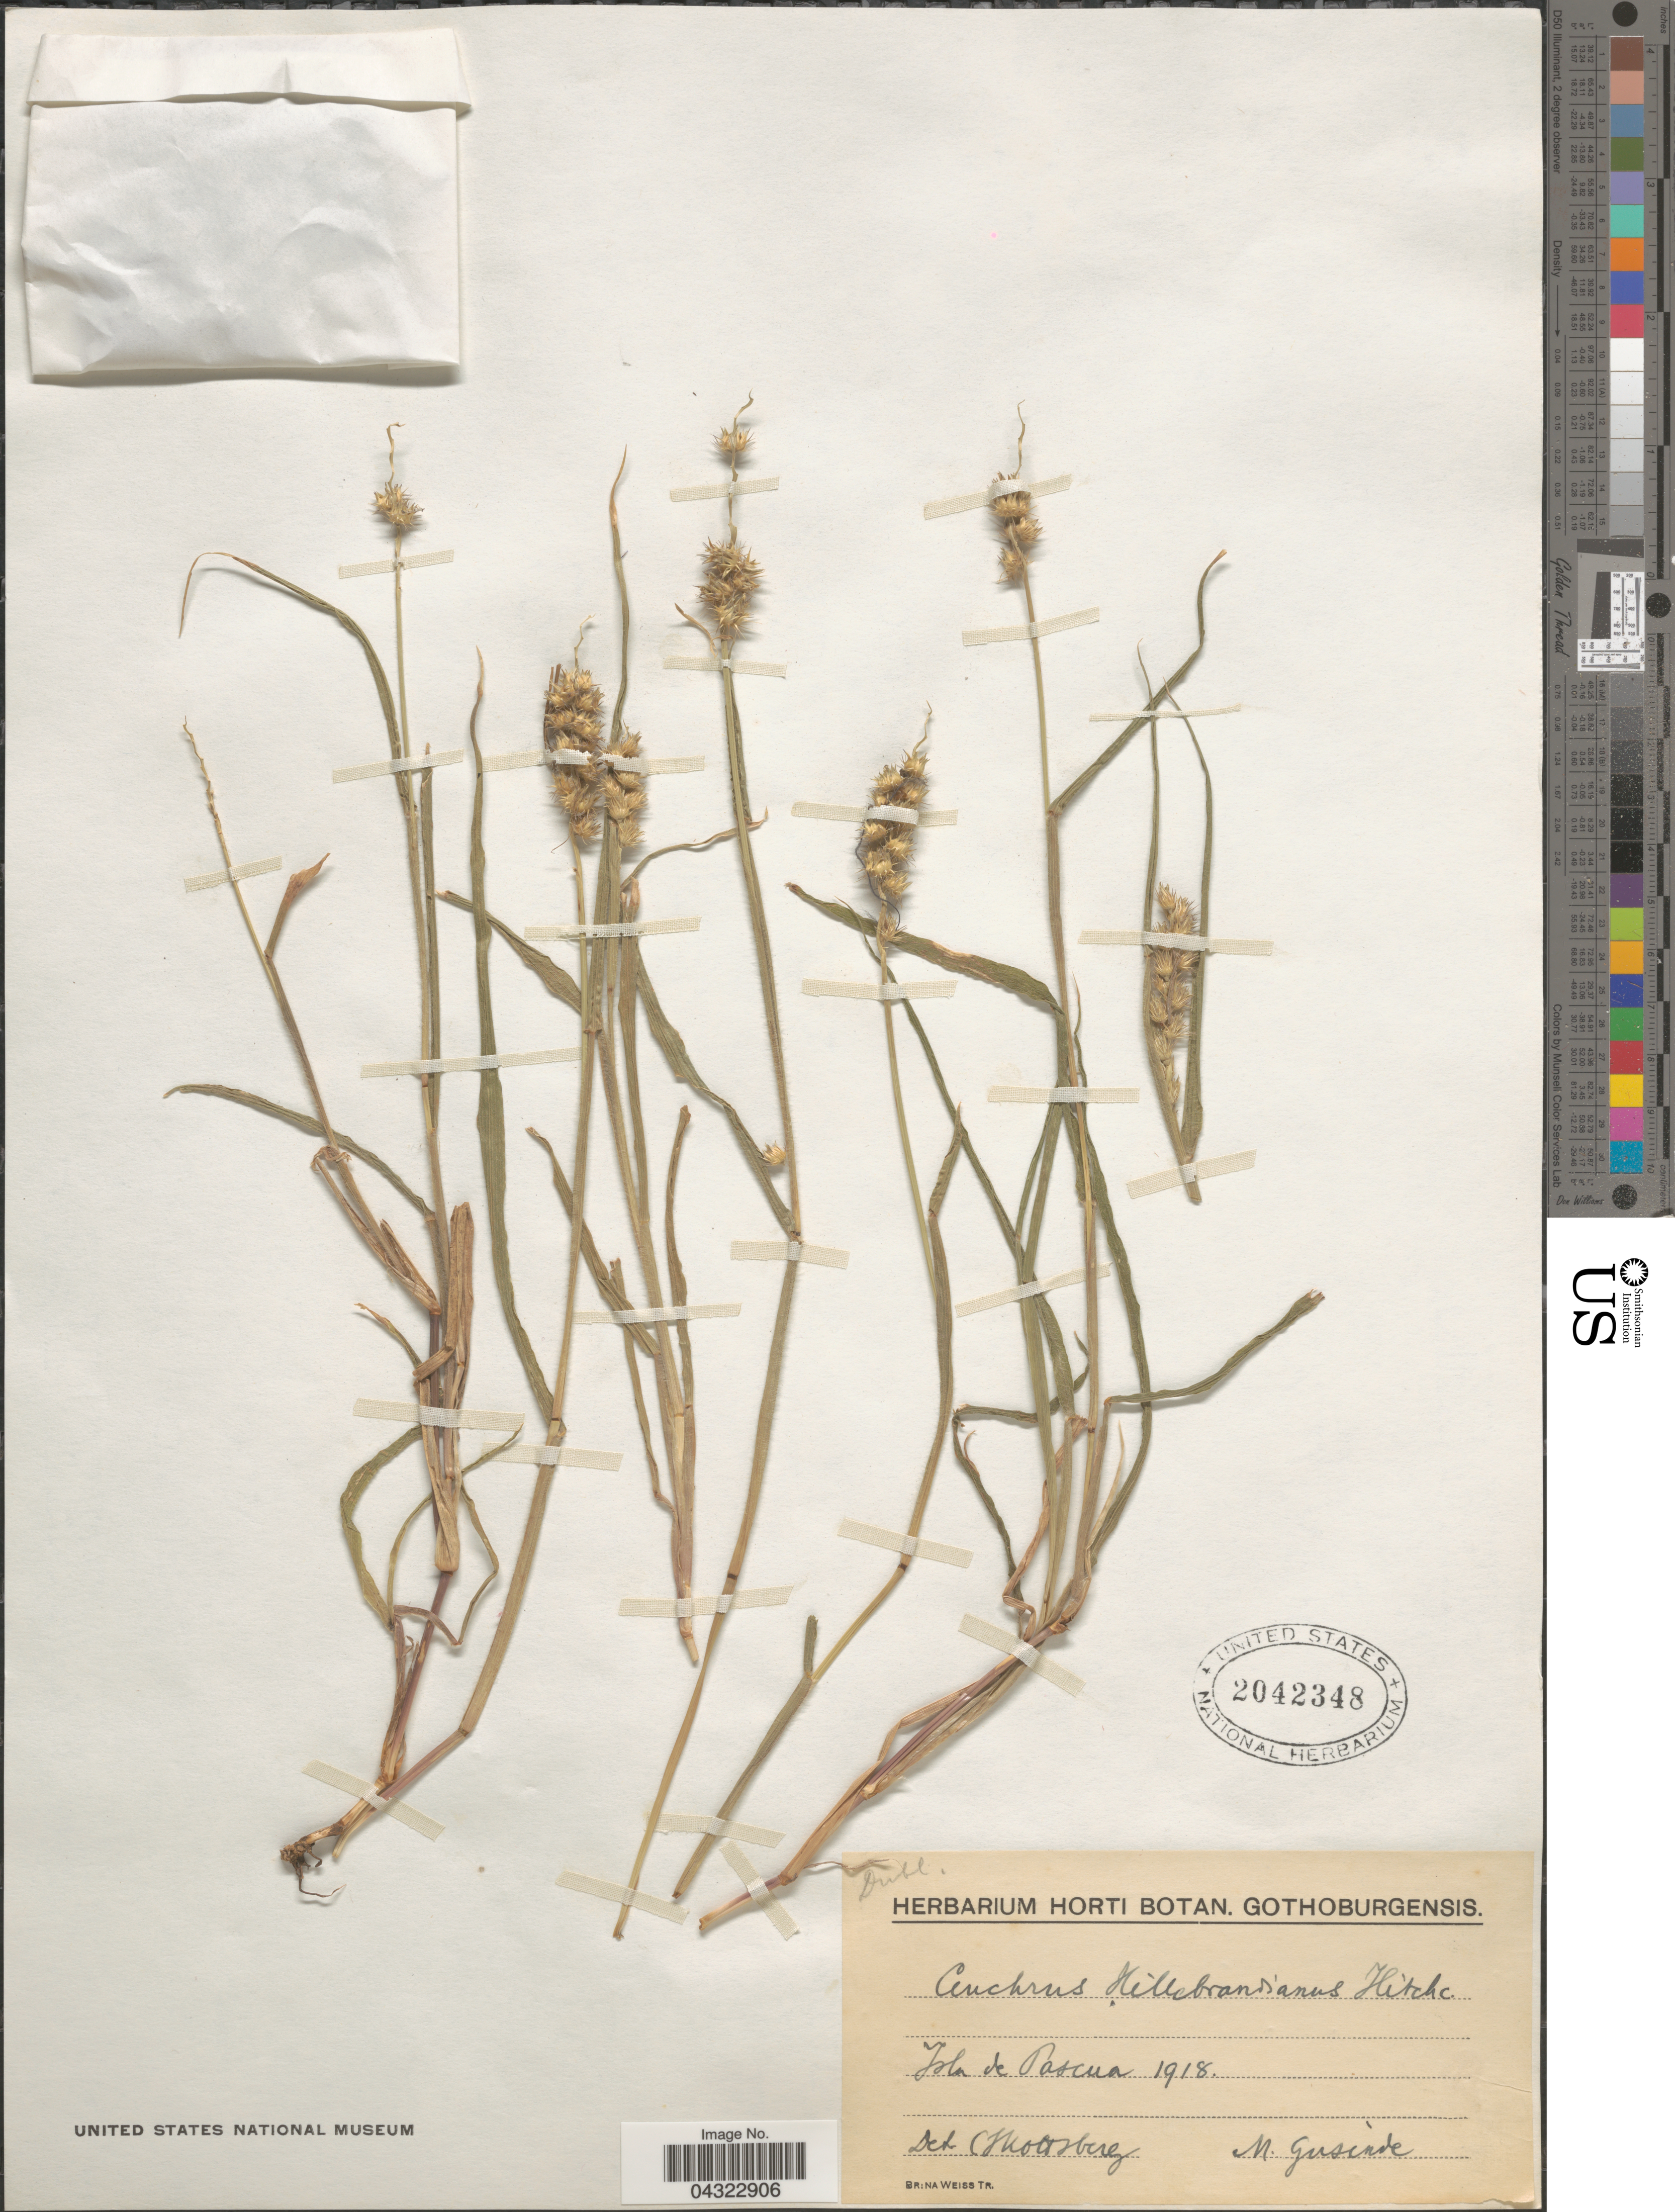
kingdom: Plantae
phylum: Tracheophyta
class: Liliopsida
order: Poales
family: Poaceae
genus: Cenchrus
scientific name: Cenchrus echinatus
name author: L.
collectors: M. Gusinde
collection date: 1918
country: Chile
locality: Isla de Pascua.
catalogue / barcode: US 2042348